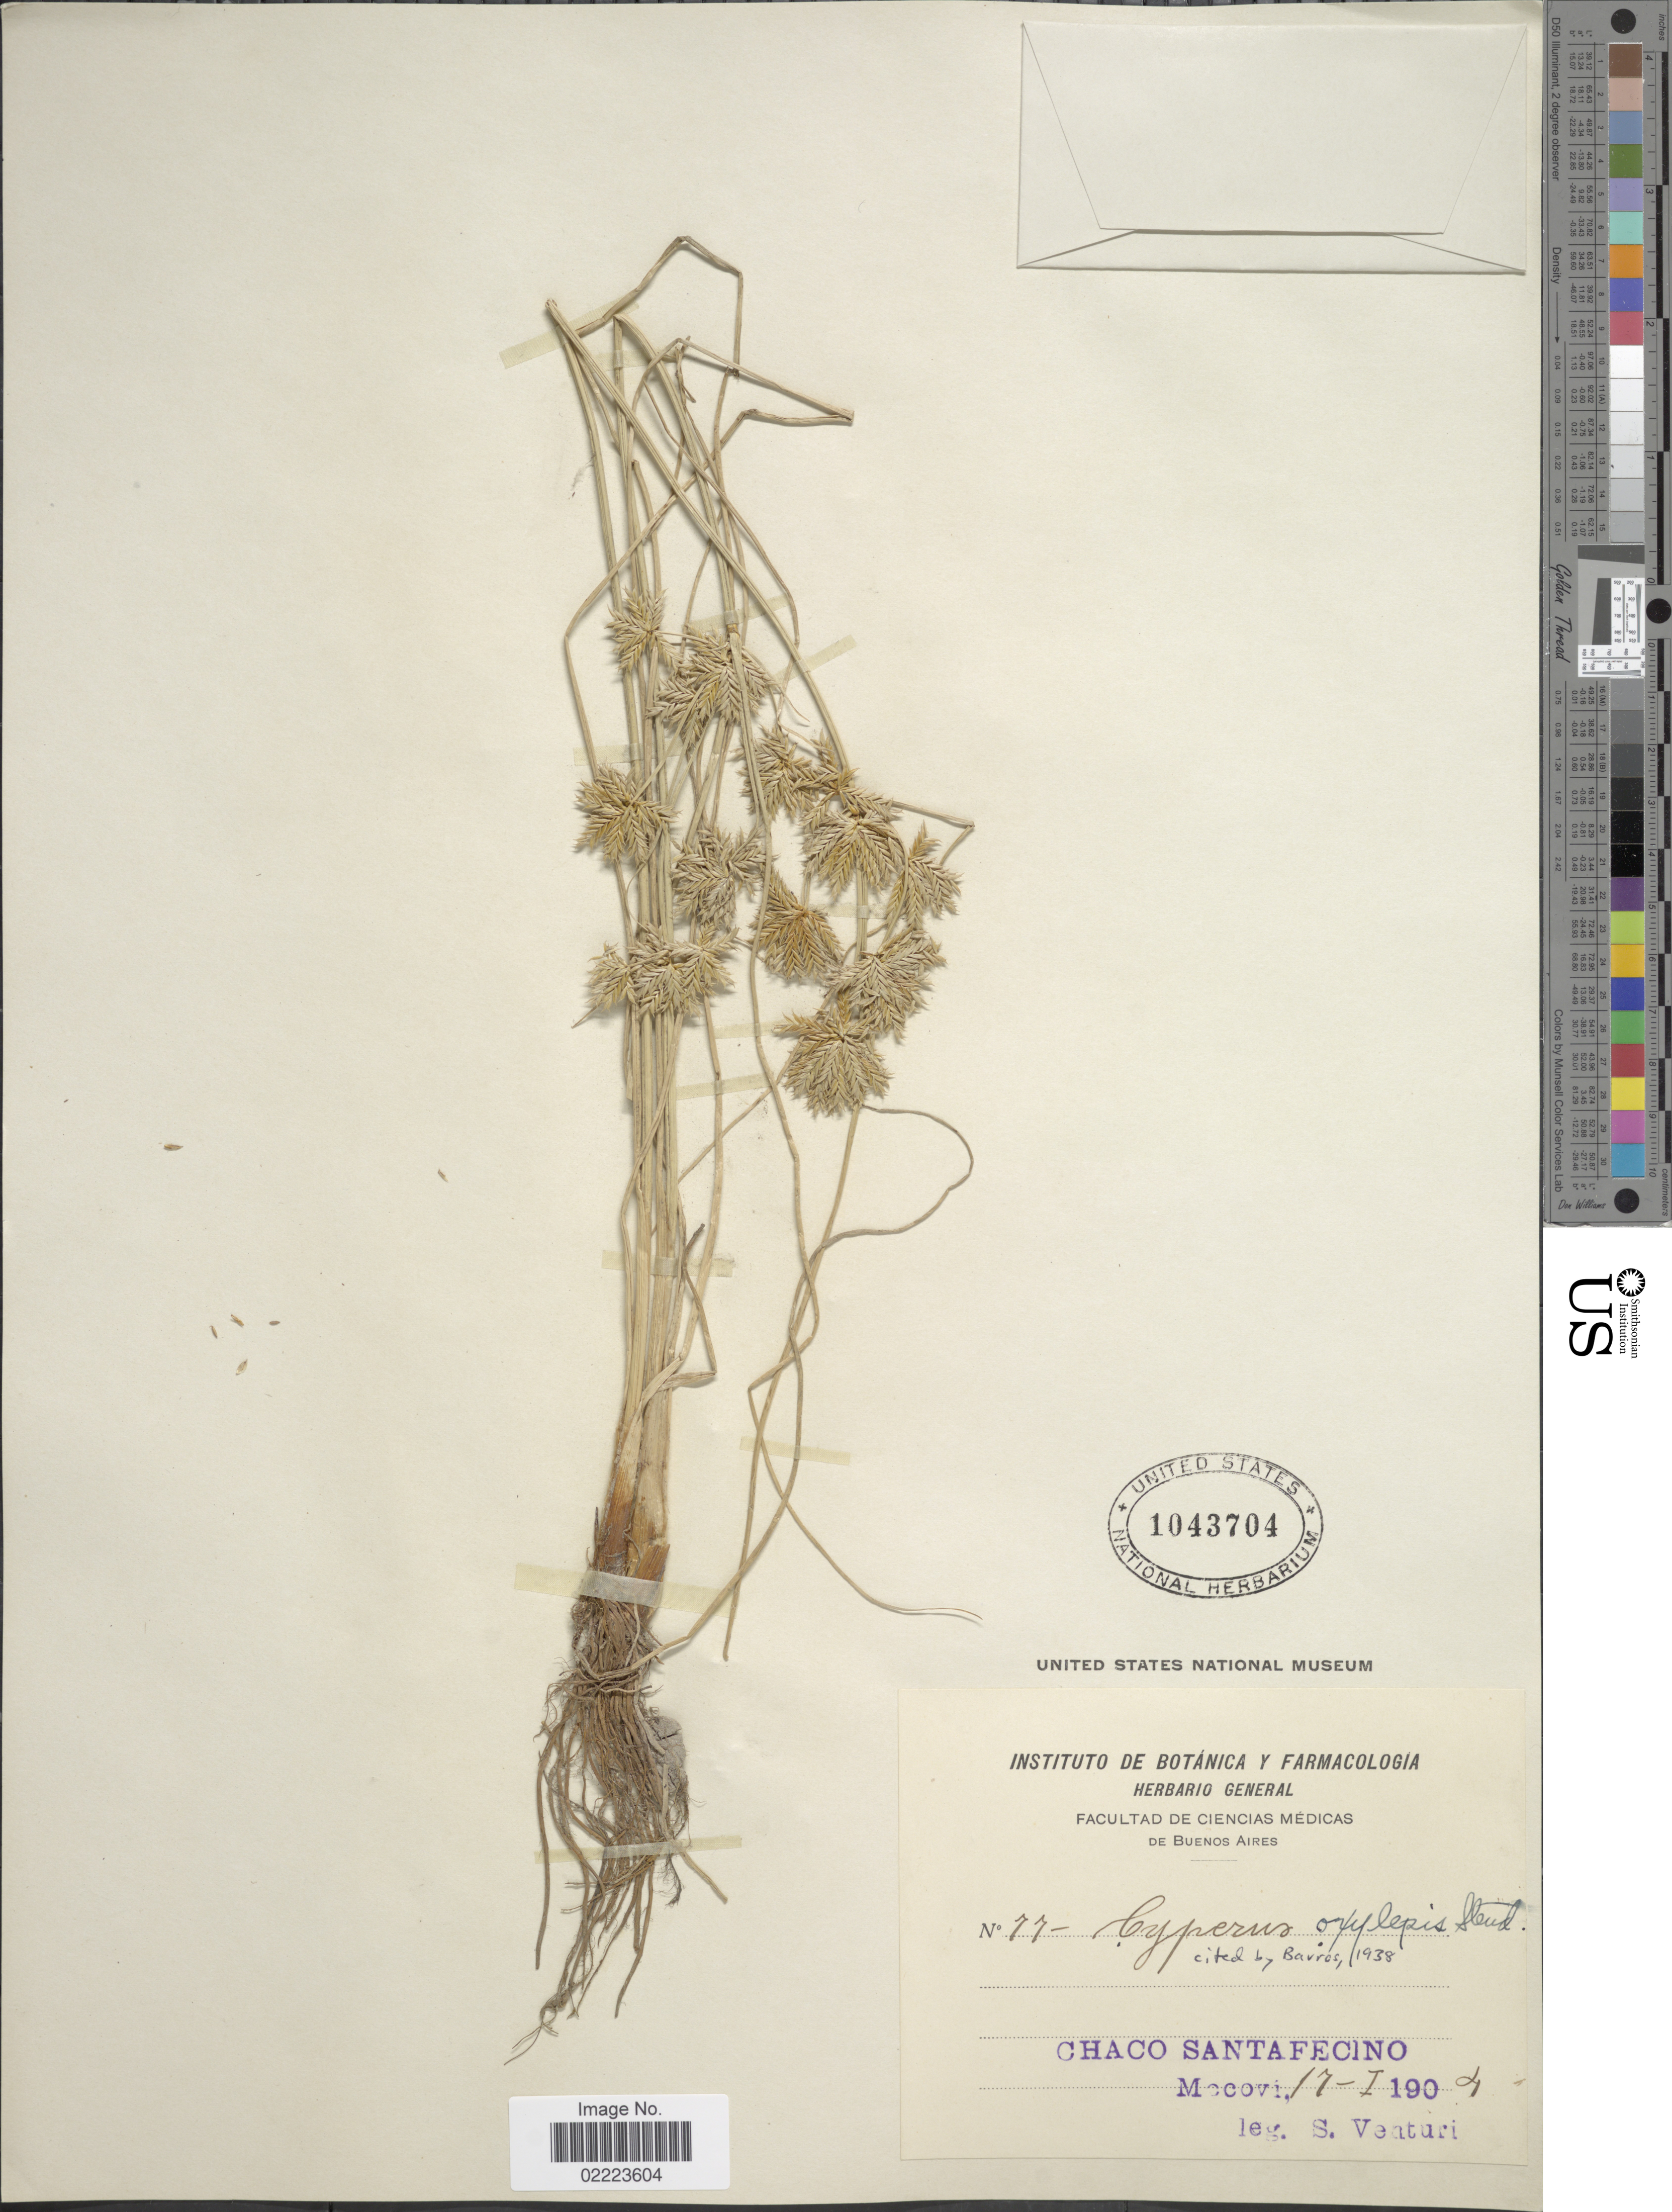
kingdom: Plantae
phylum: Tracheophyta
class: Liliopsida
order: Poales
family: Cyperaceae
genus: Cyperus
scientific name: Cyperus oxylepis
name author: Nees ex Steud.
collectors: S. Venturi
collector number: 77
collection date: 1904-01-07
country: Argentina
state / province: Buenos Aires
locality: Chaco Santafecino, Mocoví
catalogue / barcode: US 1043704